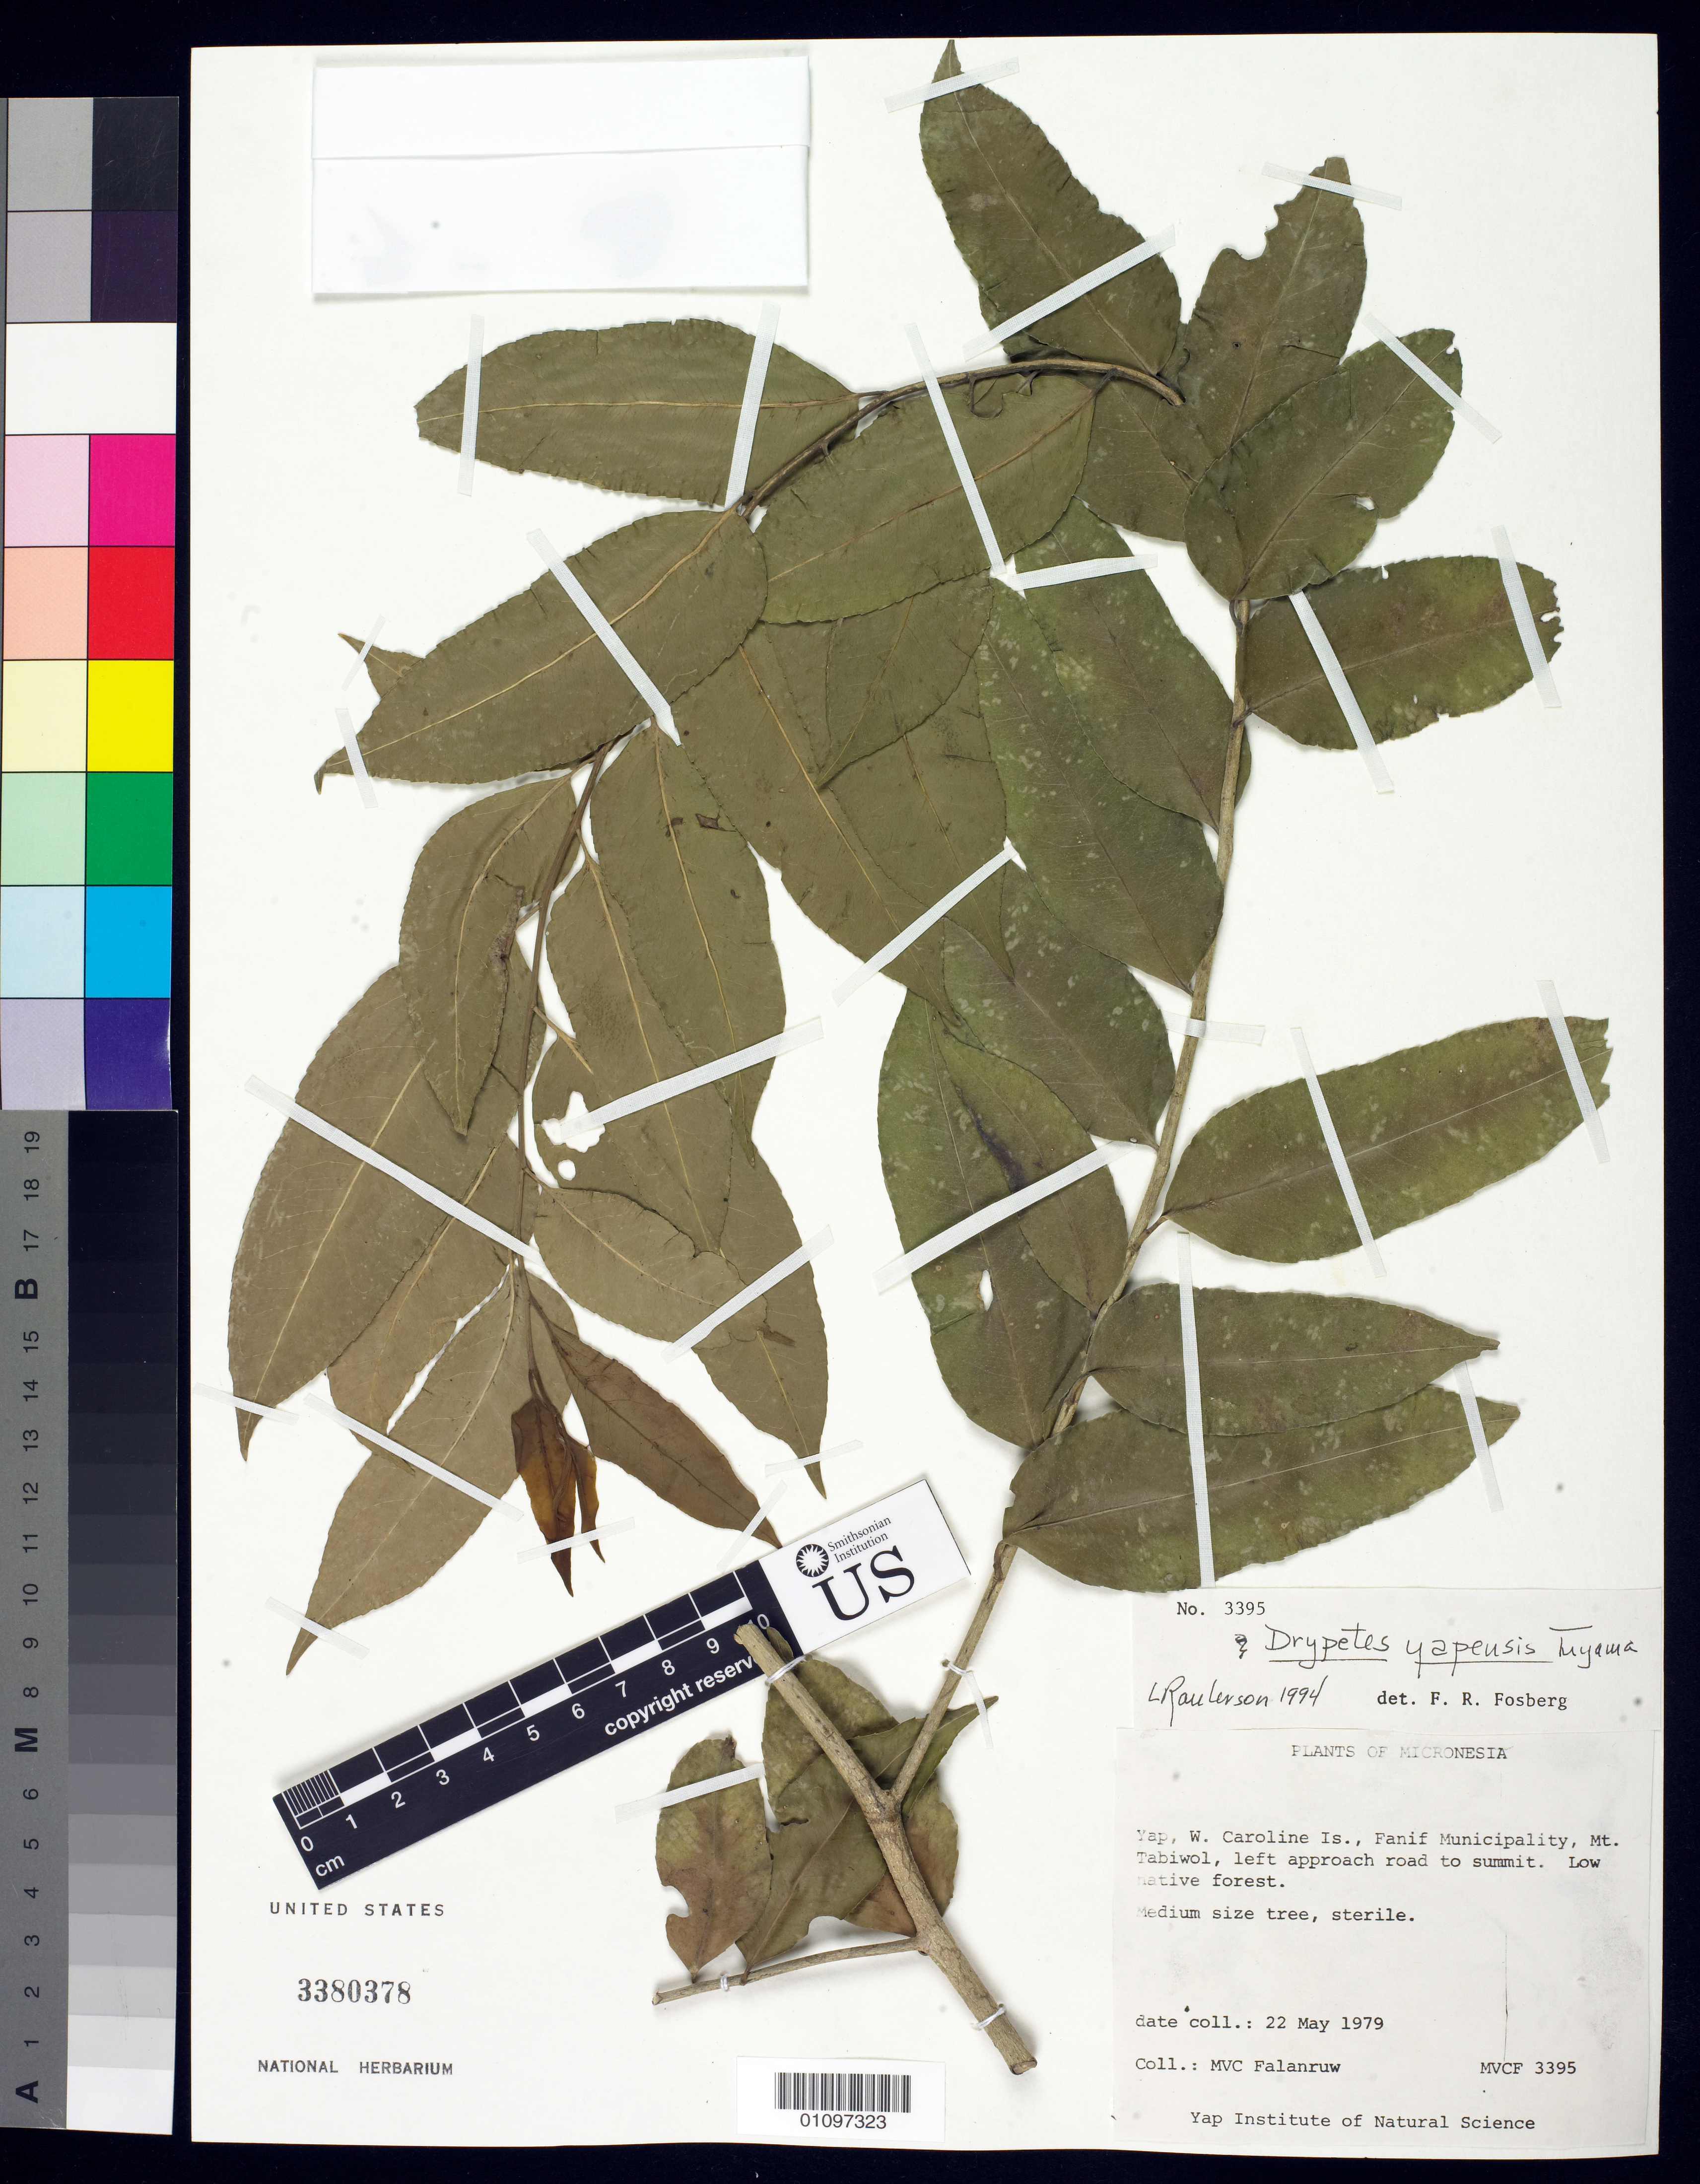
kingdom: Plantae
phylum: Tracheophyta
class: Magnoliopsida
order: Malpighiales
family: Putranjivaceae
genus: Drypetes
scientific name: Drypetes yapensis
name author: Tuyama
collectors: M. V. Falanruw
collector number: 3395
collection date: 1979-05-22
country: Micronesia, Federated States of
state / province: Yap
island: Yap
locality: Aringel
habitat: low native forest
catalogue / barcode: US 3380378